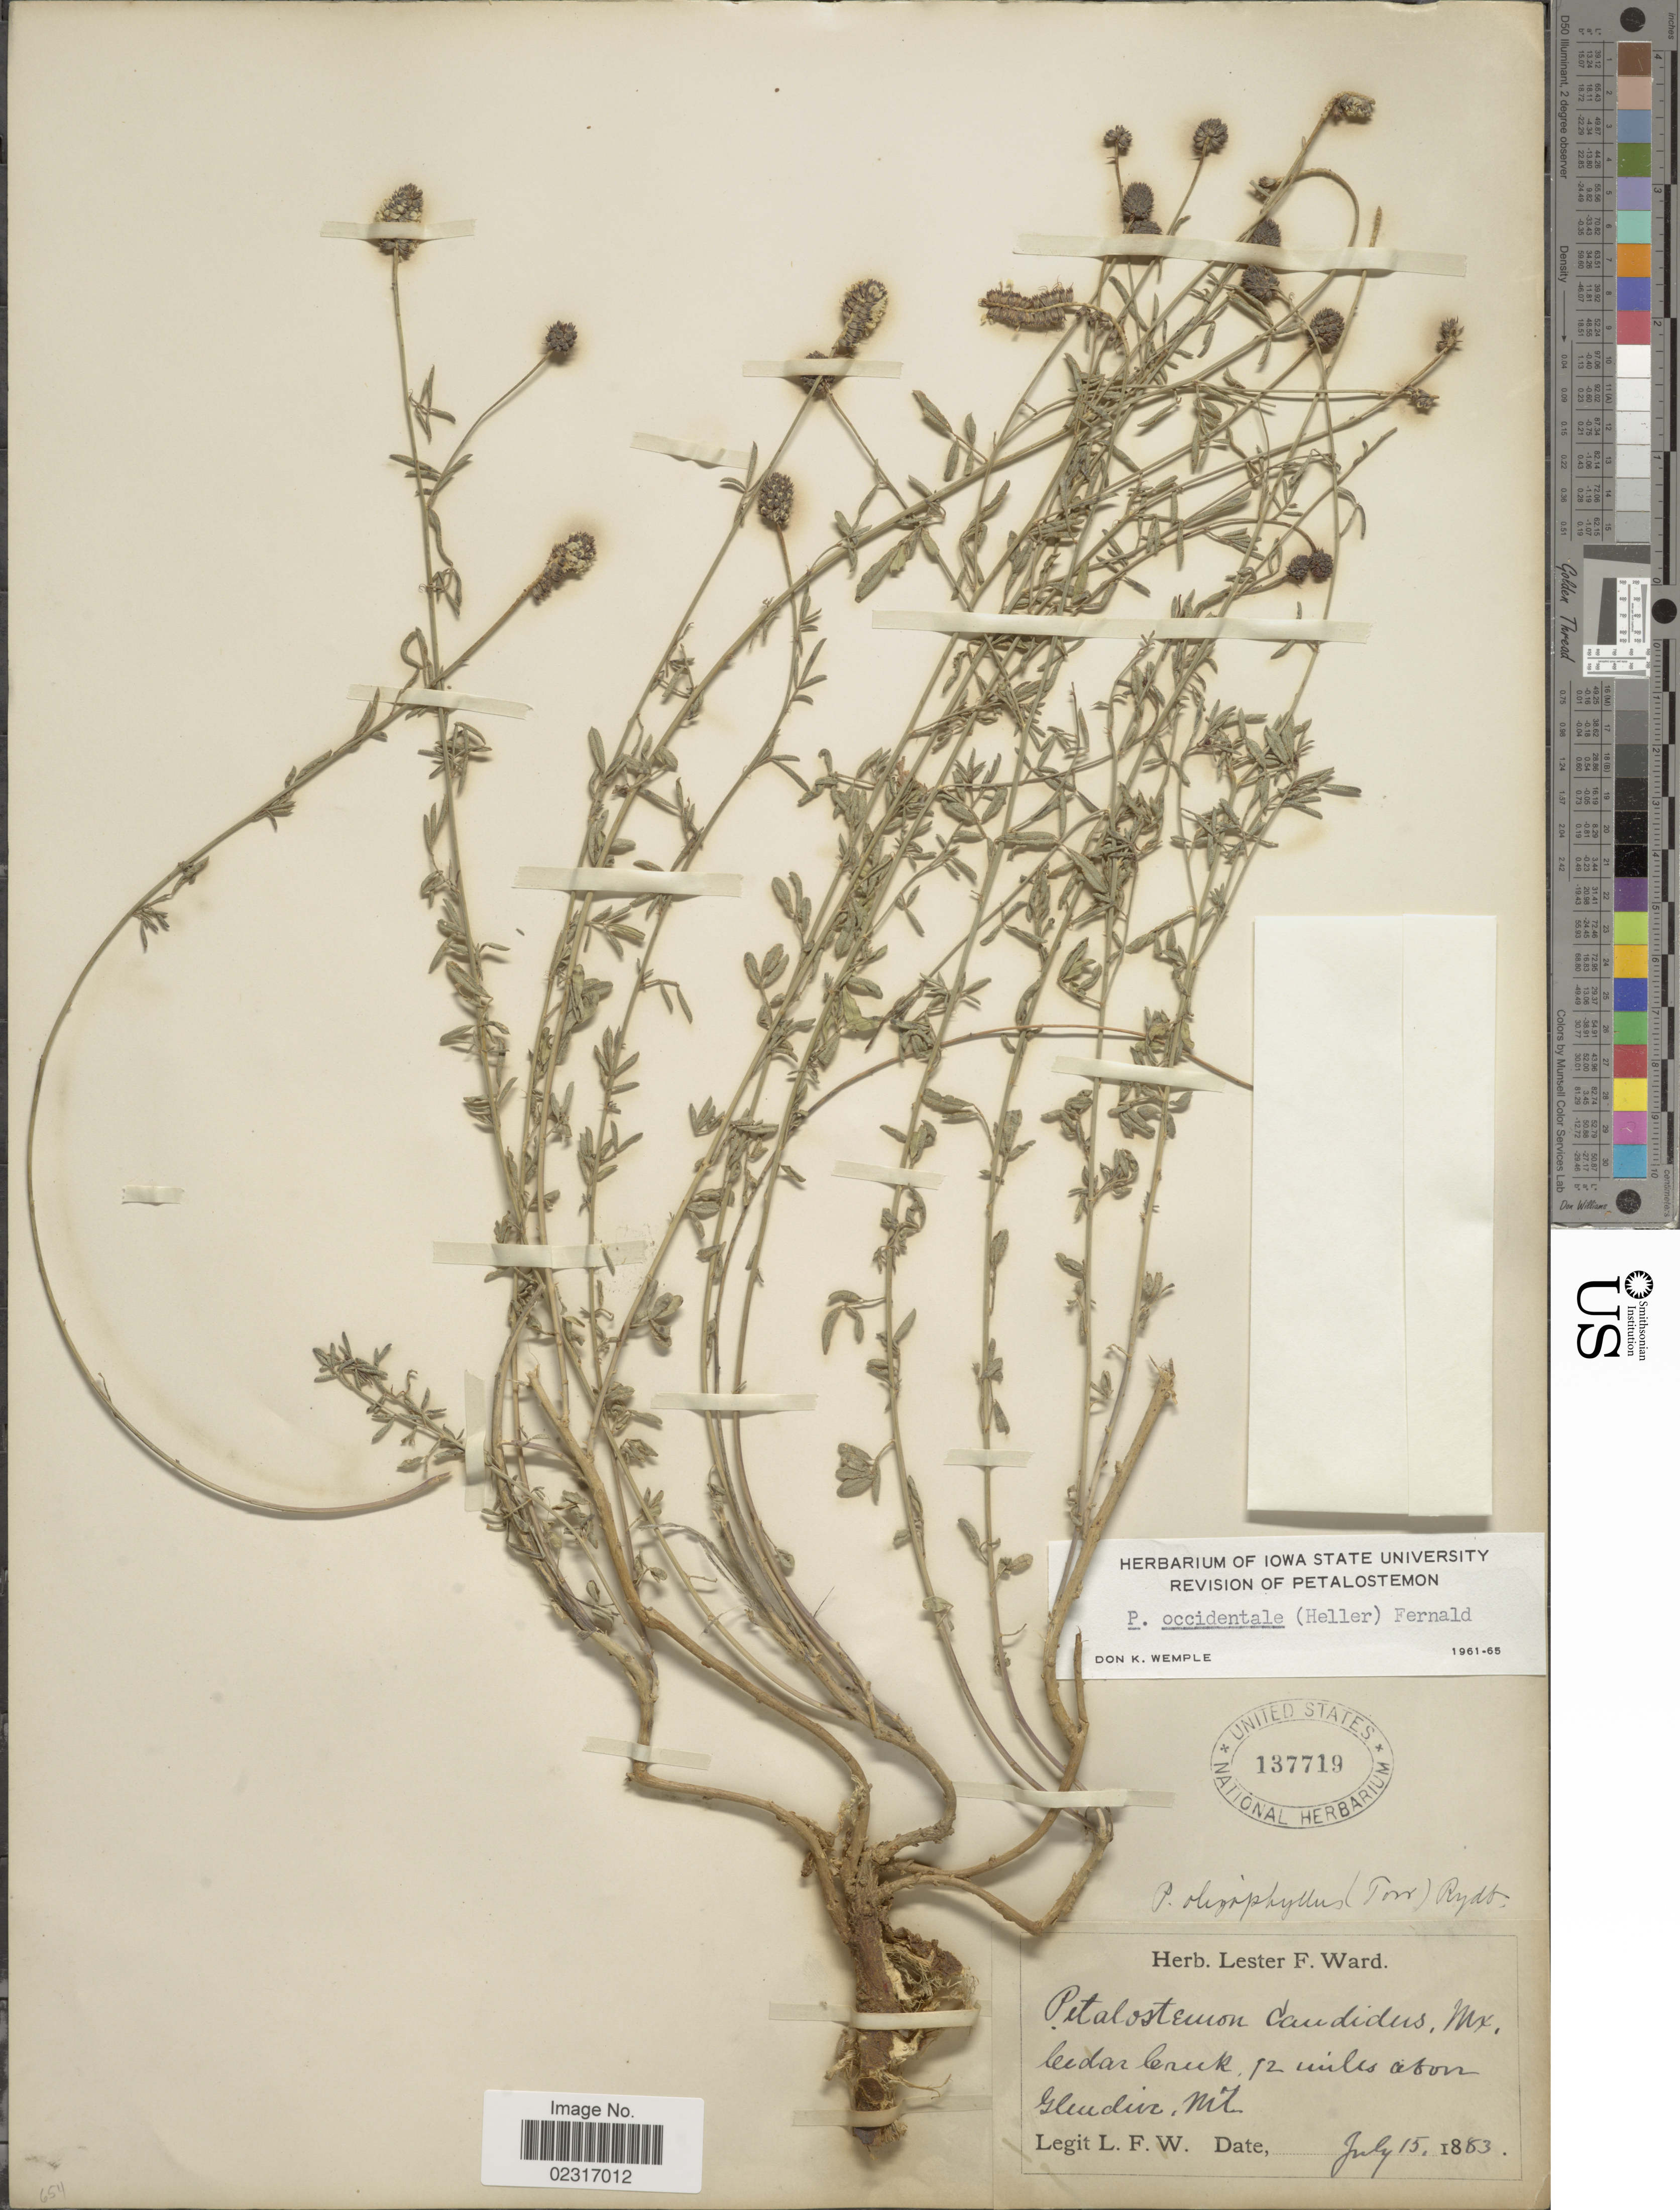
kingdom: Plantae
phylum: Tracheophyta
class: Magnoliopsida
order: Fabales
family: Fabaceae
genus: Dalea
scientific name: Dalea candida var. oligophylla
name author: (Torr) Shinners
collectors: L. F. Ward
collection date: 1853-07-15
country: United States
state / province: Montana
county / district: Dawson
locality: Cedar Creek, 12 miles above Glendive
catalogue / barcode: US 137719